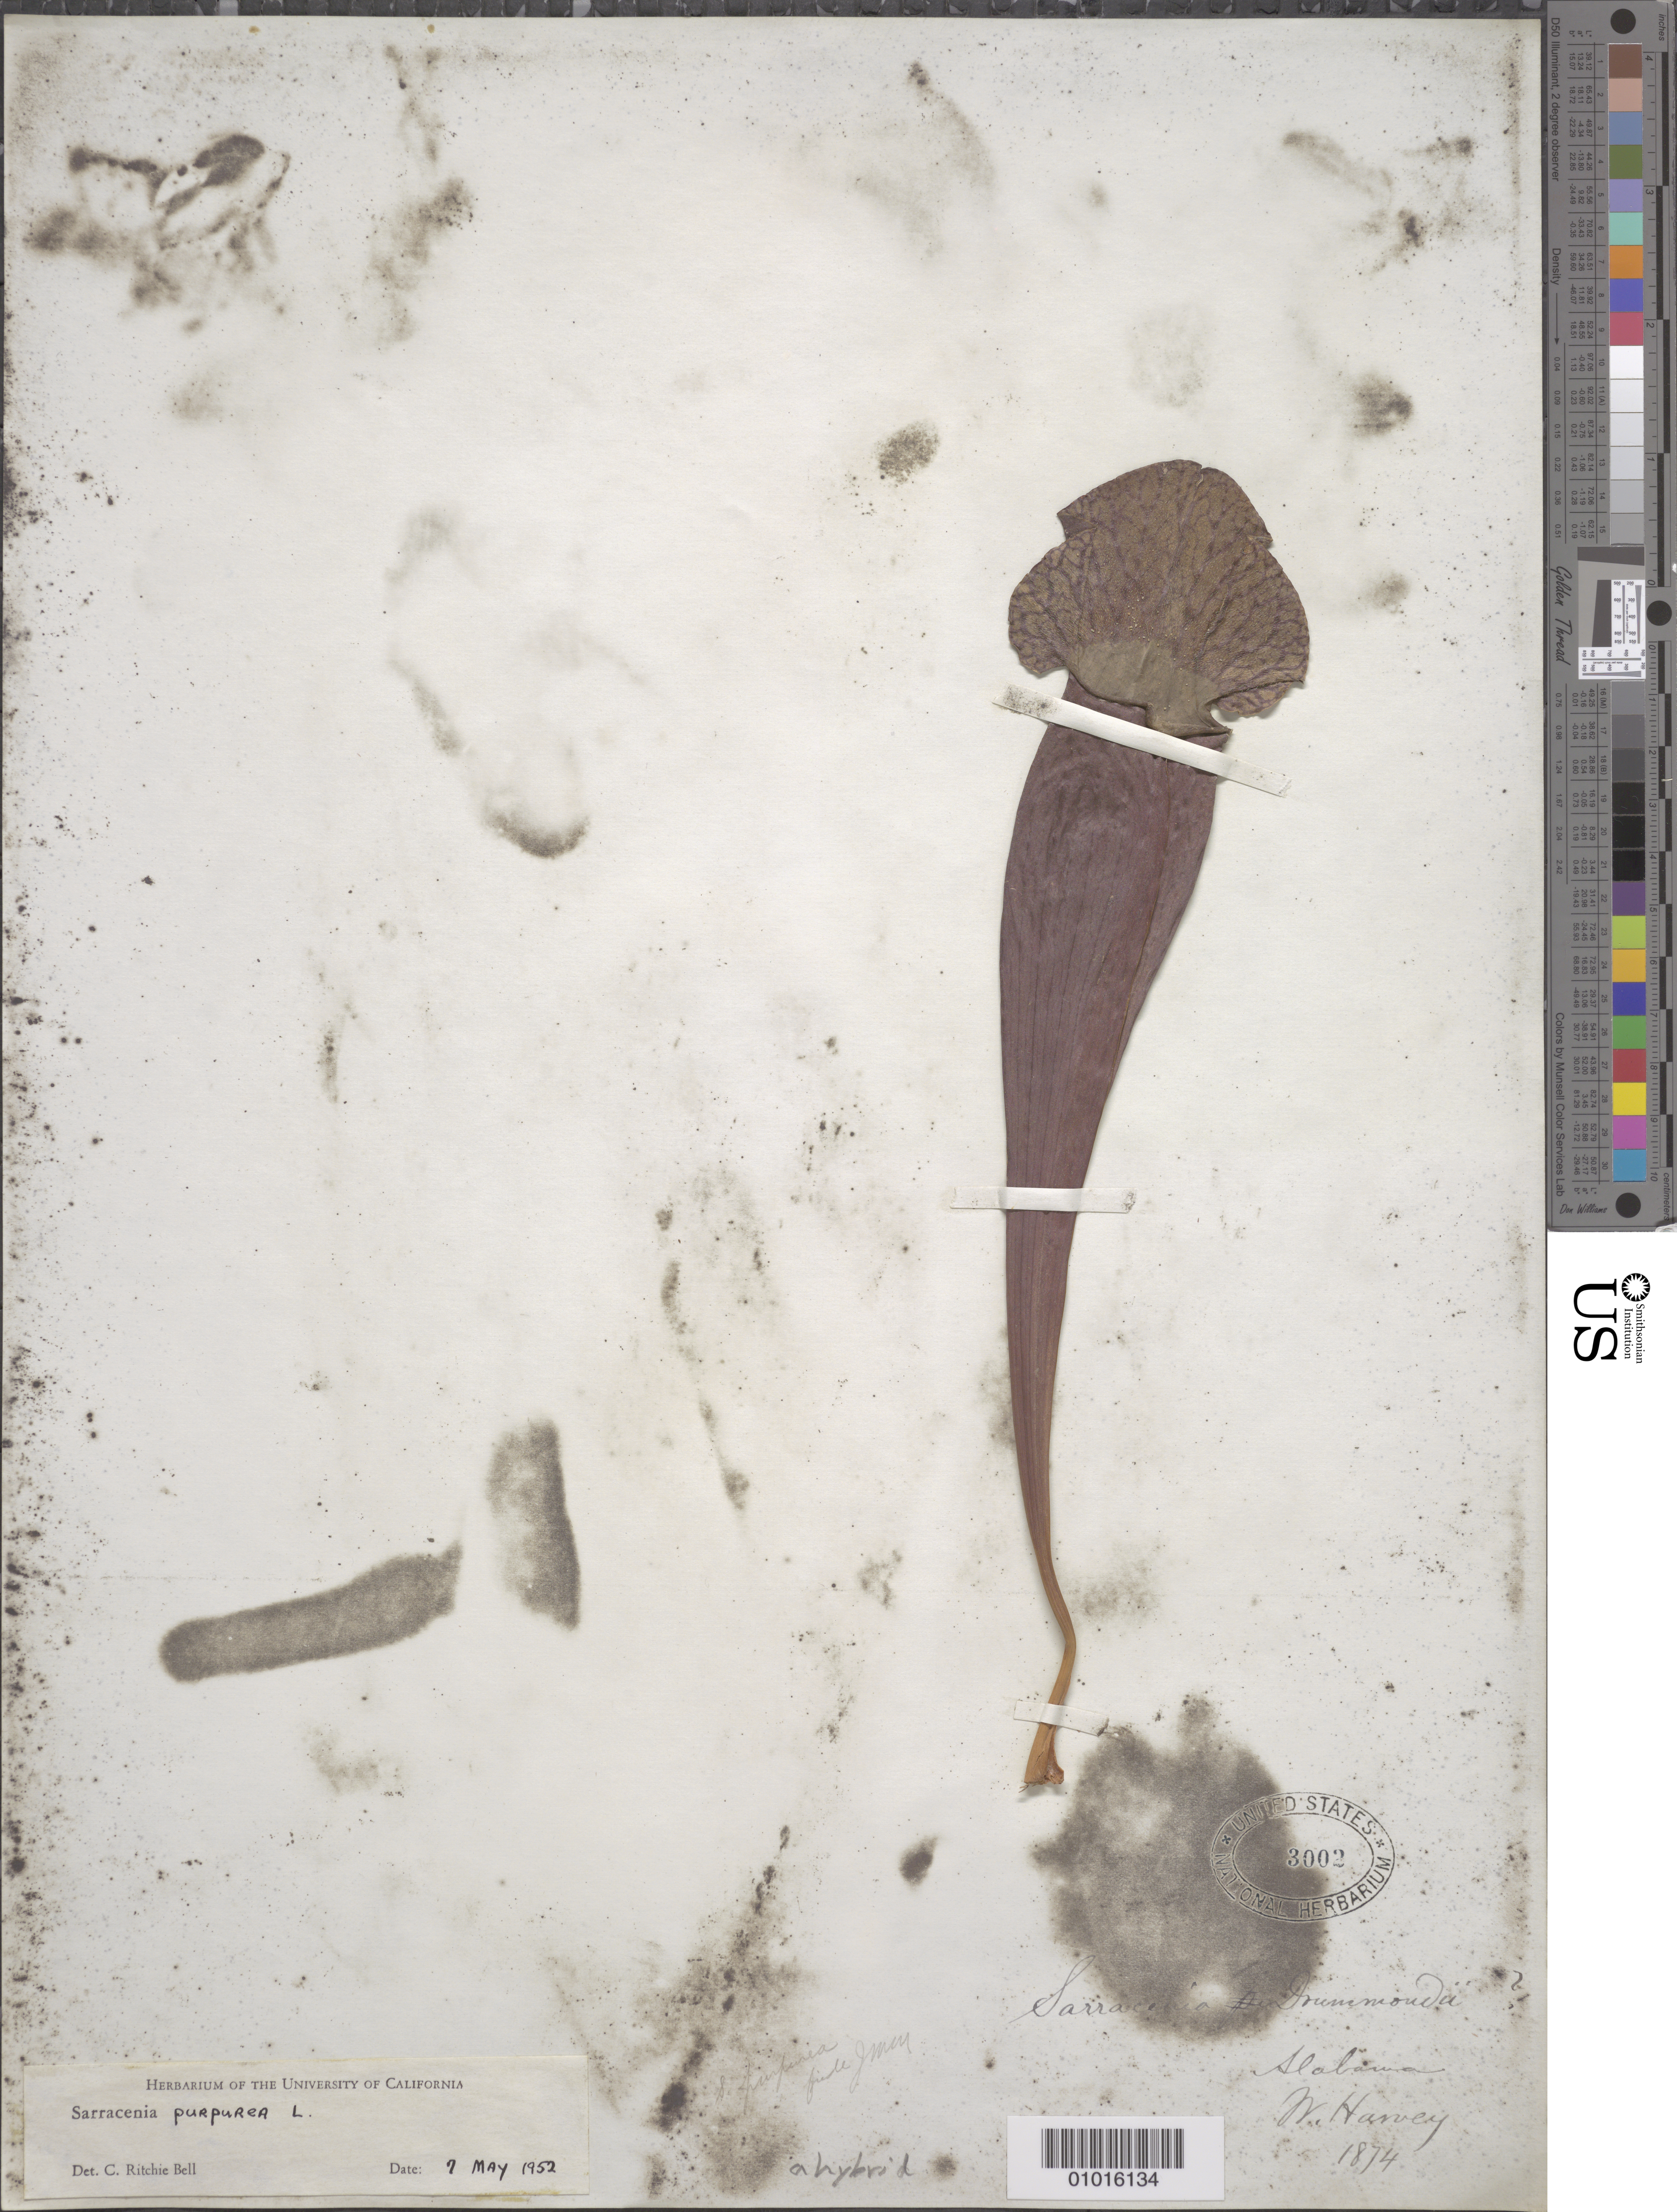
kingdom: Plantae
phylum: Tracheophyta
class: Magnoliopsida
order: Ericales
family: Sarraceniaceae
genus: Sarracenia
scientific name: Sarracenia purpurea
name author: L.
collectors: W. Harvey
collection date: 1874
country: United States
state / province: Alabama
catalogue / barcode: US 3002